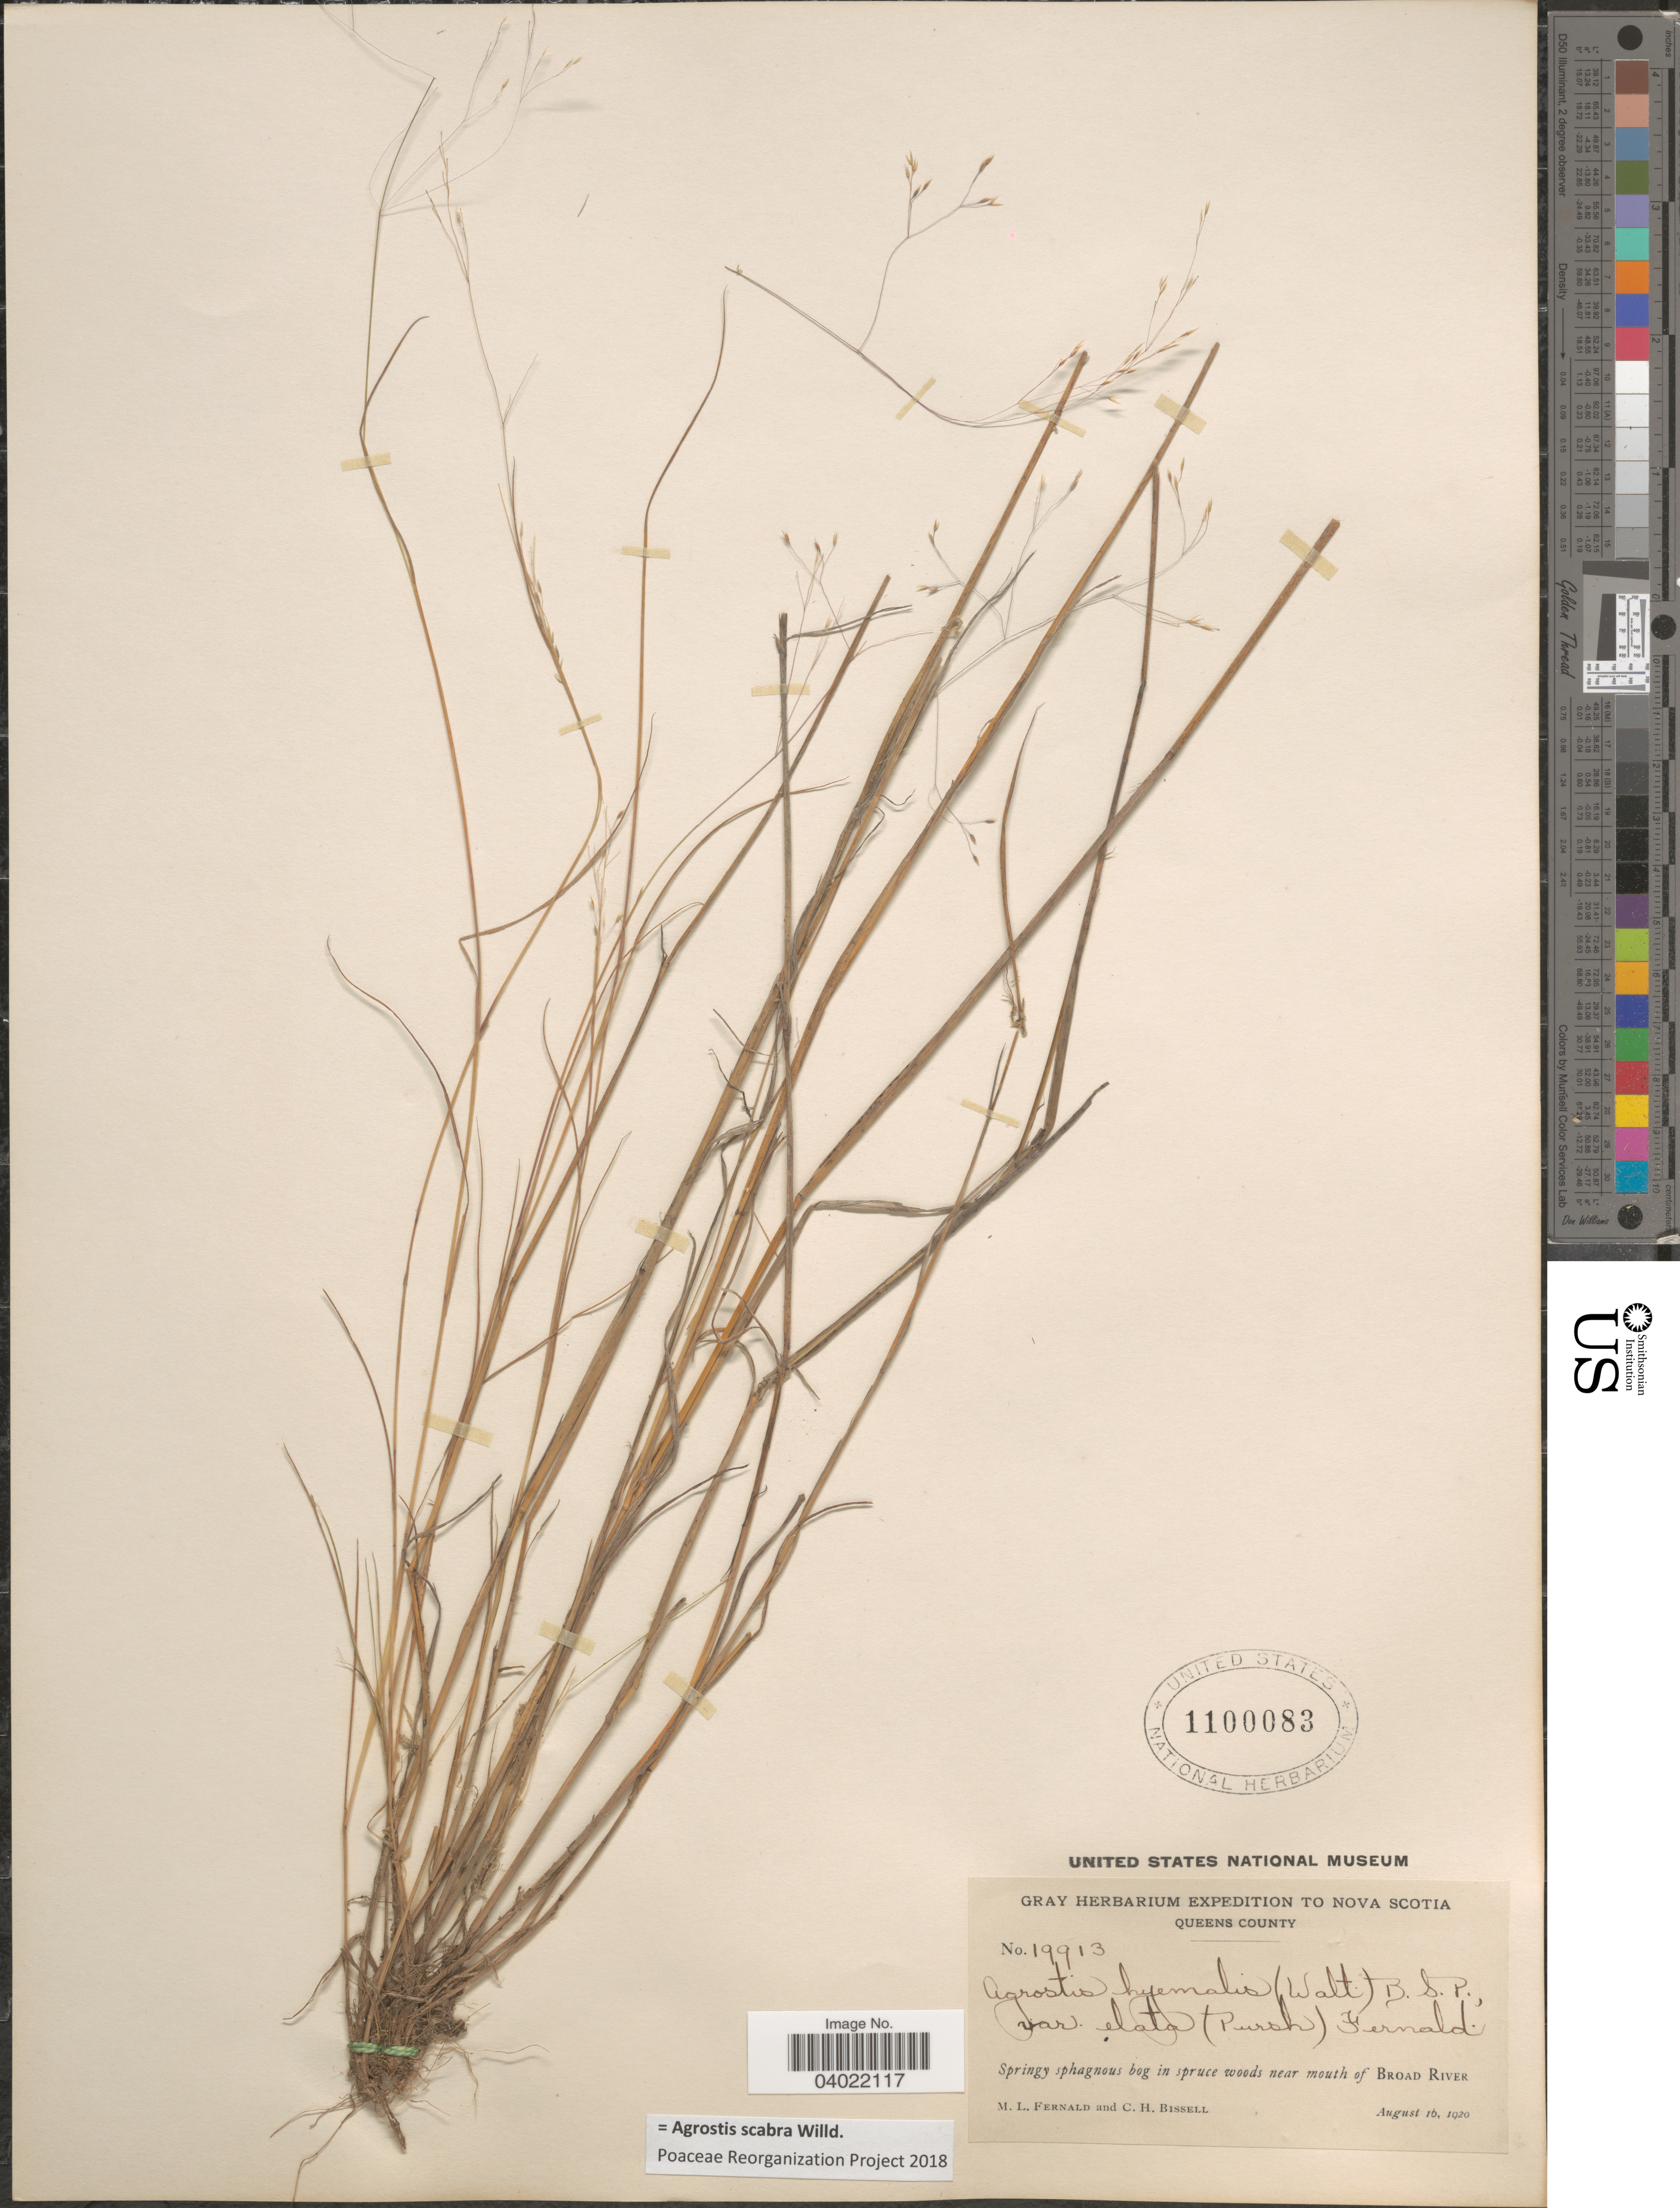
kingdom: Plantae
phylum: Tracheophyta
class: Liliopsida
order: Poales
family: Poaceae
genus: Agrostis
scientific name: Agrostis scabra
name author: Willd.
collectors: M. L. Fernald & C. Bissell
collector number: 19913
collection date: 1920-08-16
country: Canada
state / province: Nova Scotia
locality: Queens County. Springy sphagnous bog in spruce woods near mouth of Broad River.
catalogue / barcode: US 1100083